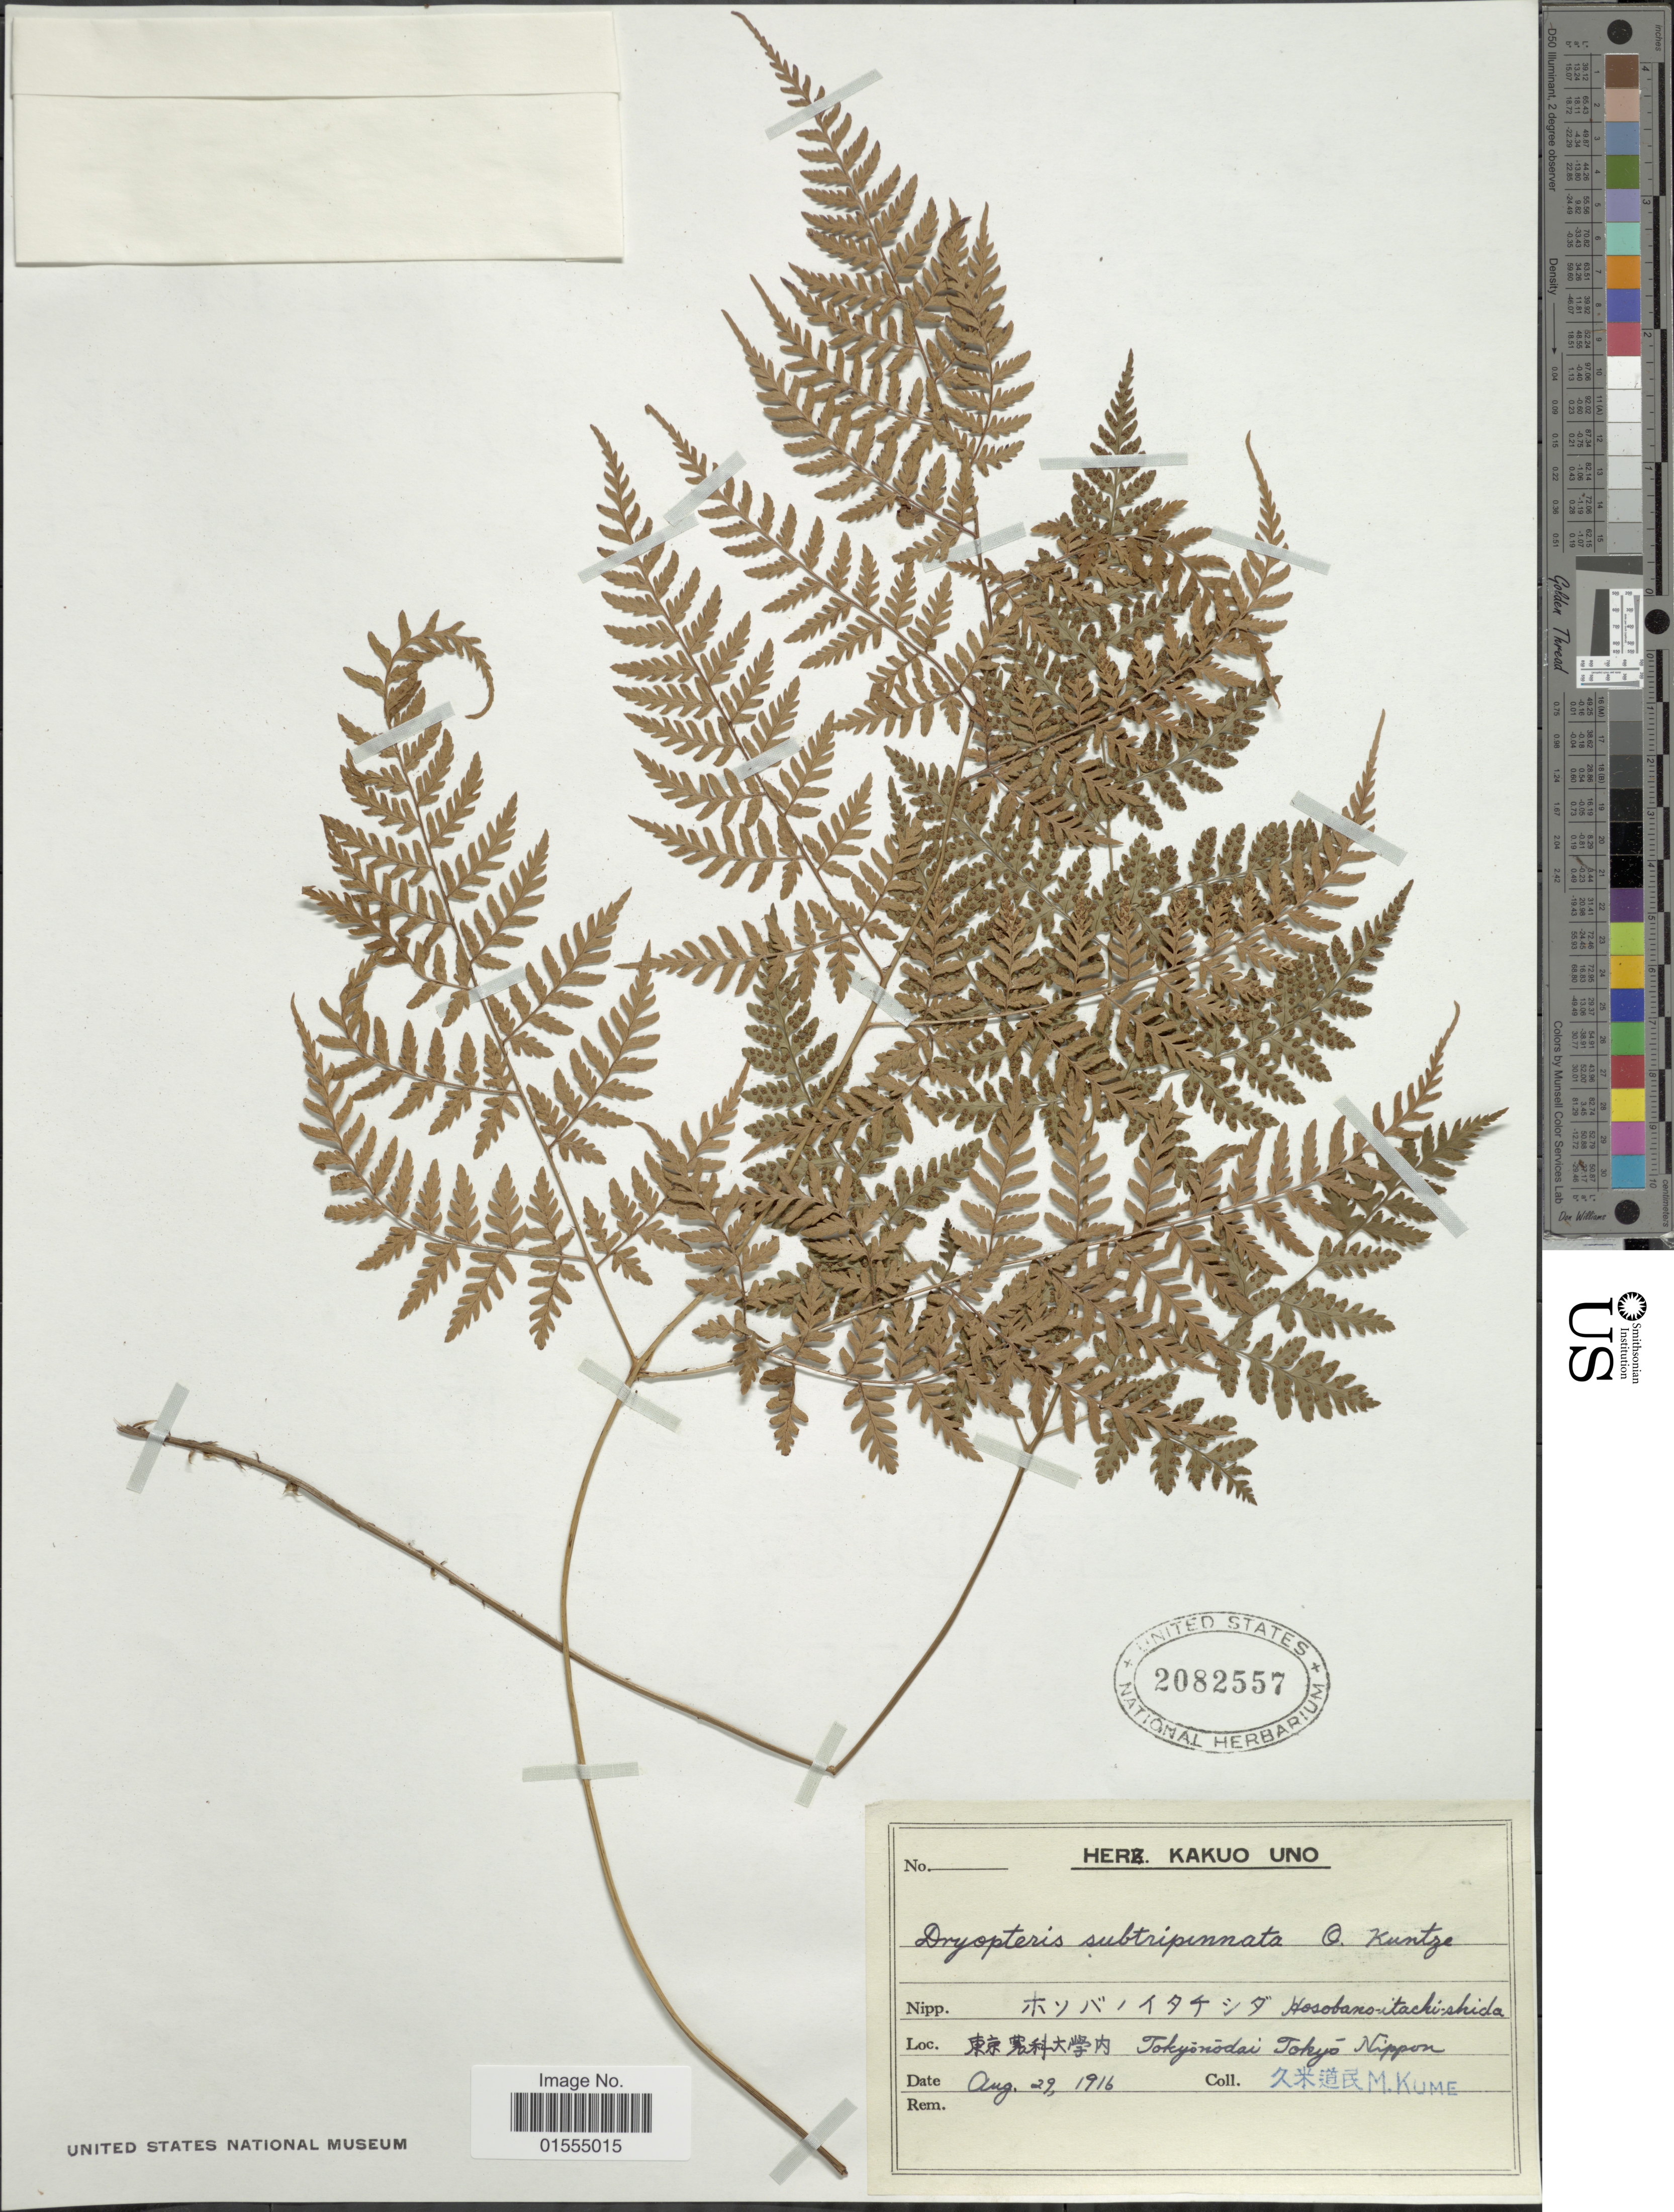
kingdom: Plantae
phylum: Tracheophyta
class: Polypodiopsida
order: Polypodiales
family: Dryopteridaceae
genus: Dryopteris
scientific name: Dryopteris subtripinnata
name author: (Miq.) Kuntze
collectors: M. Kume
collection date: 1916-08-29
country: Japan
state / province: Tokyo, Federal City of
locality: Tokyonodai, Tokyo, Nippon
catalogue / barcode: US 2082557